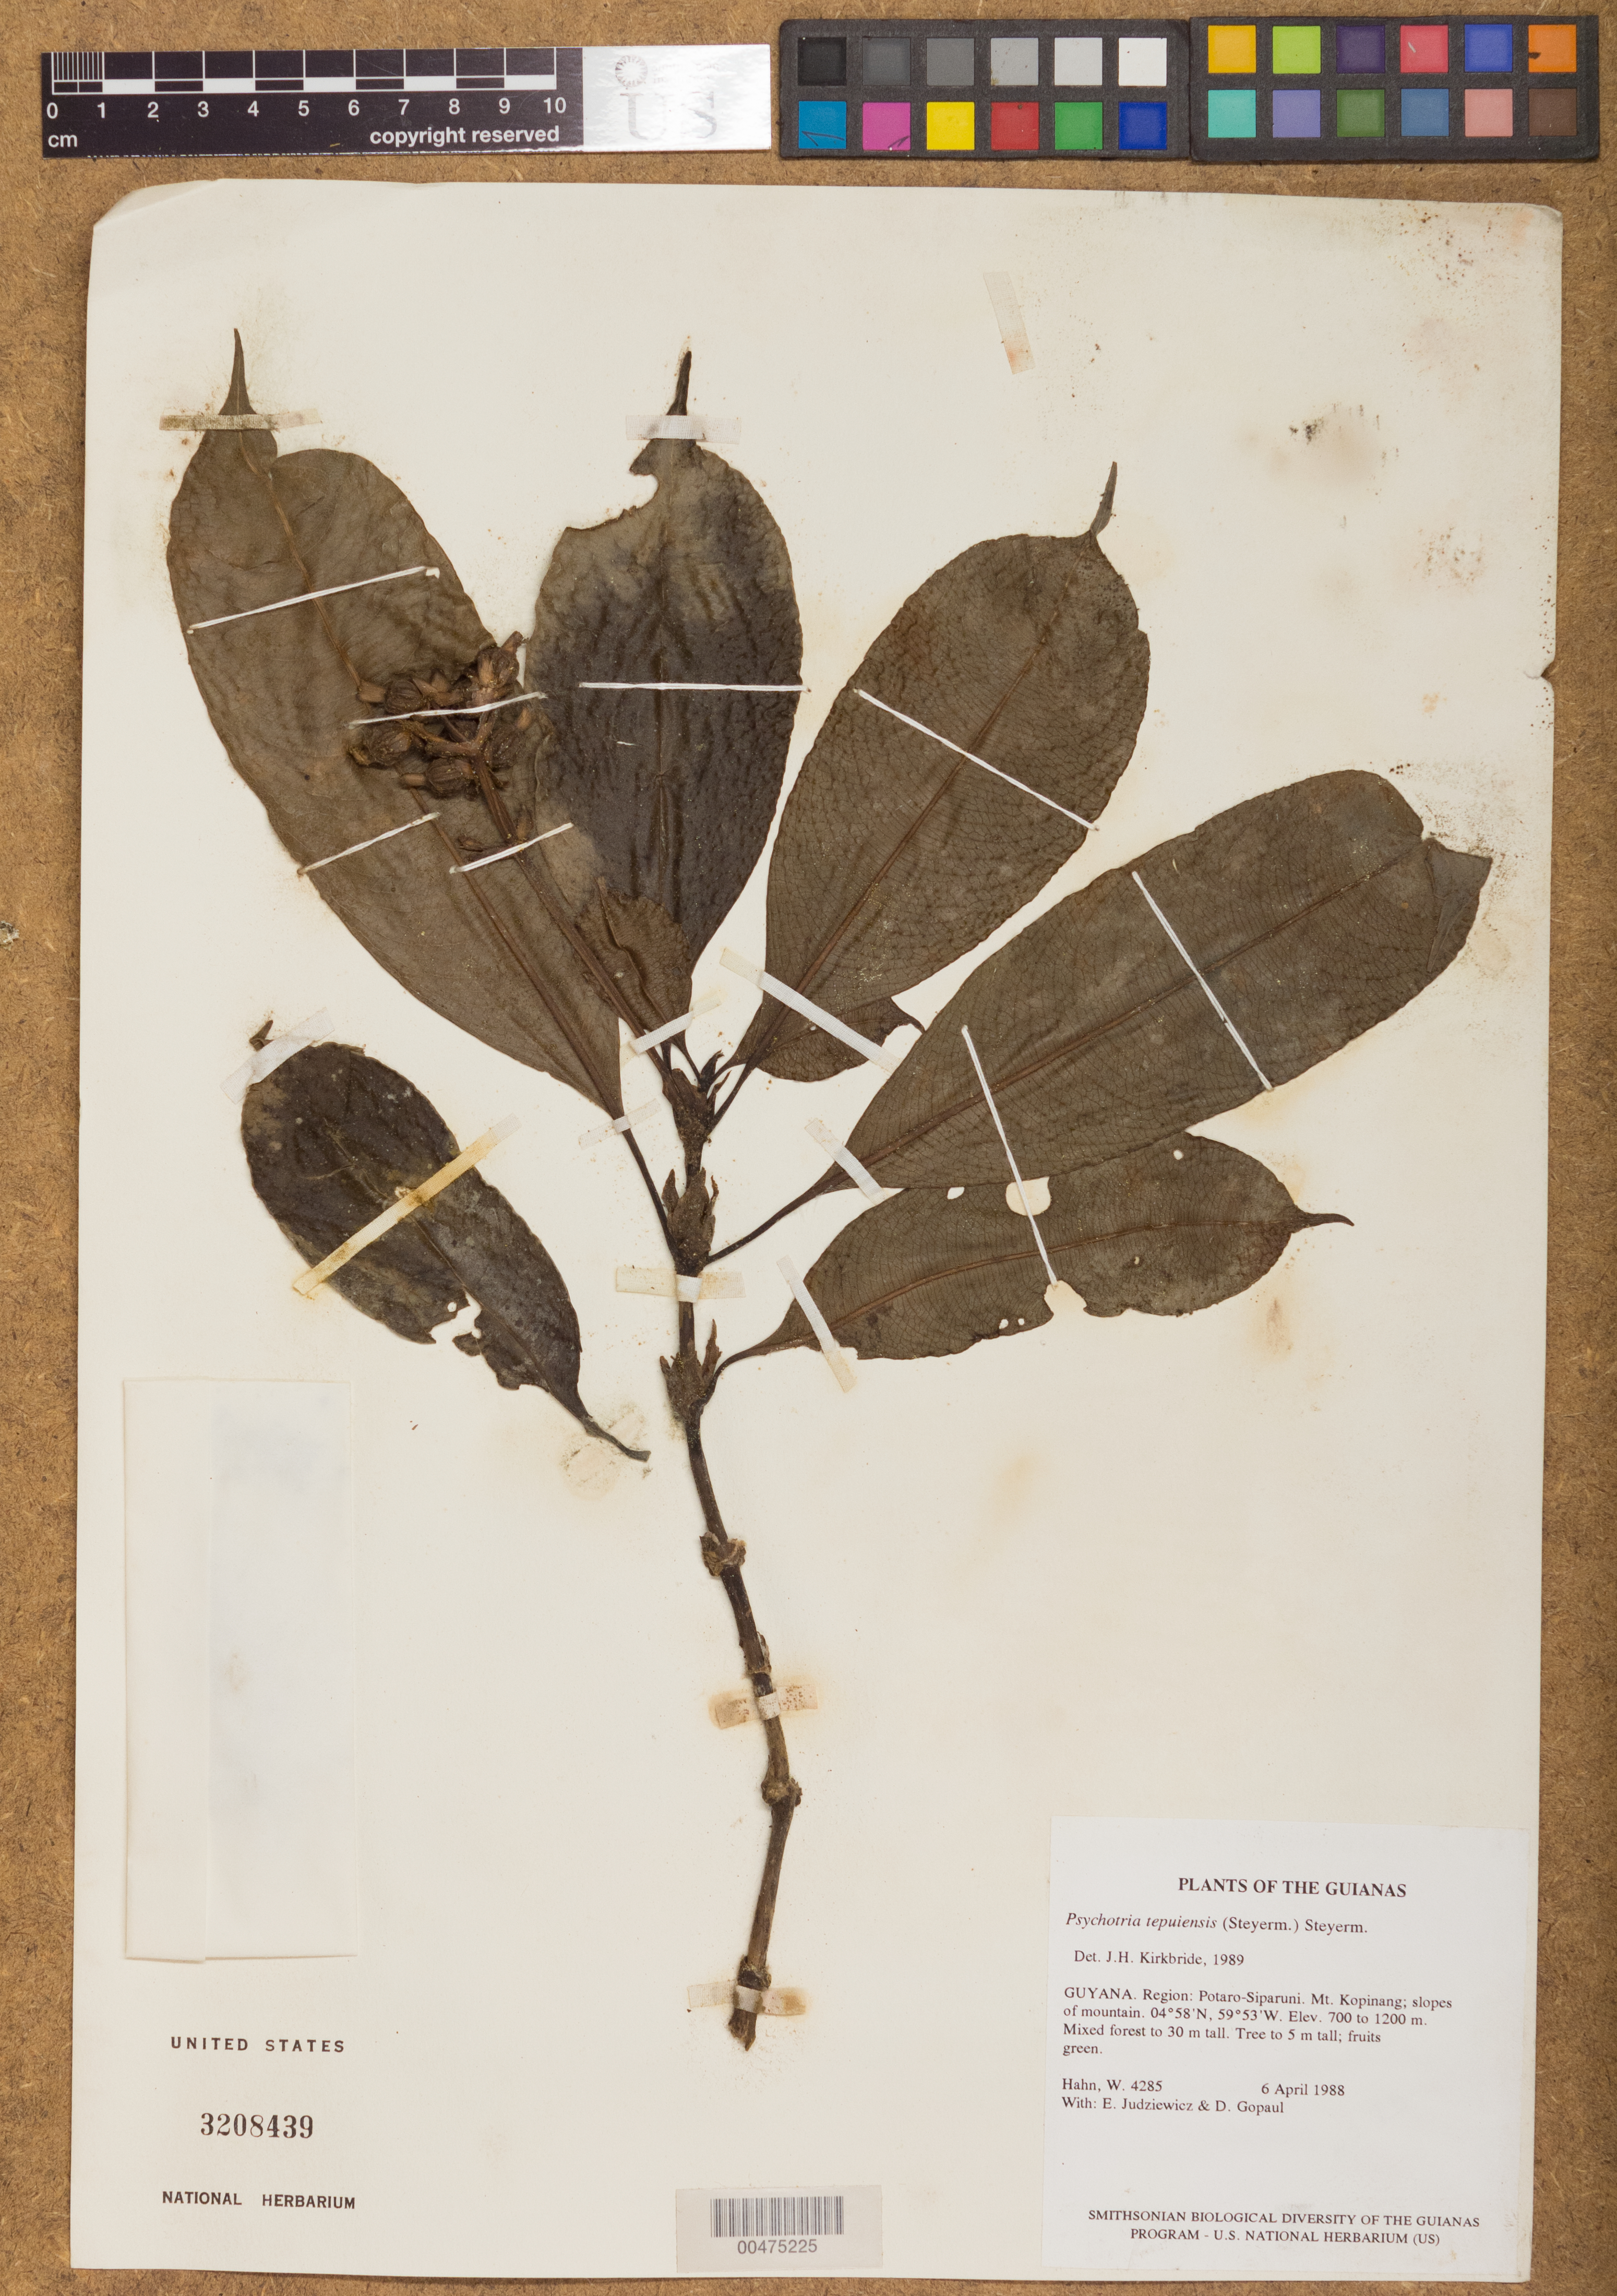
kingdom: Plantae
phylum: Tracheophyta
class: Magnoliopsida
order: Gentianales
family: Rubiaceae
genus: Psychotria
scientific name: Psychotria tepuiensis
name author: (Steyerm.) Steyerm.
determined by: Kirkbride, J. H.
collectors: W. Hahn, E. J. Judziewicz & D. Gopaul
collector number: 4285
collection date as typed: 6 April 1988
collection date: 1988-04-06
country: Guyana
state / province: Potaro-Siparuni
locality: Mt. Kopinang; slopes of mountain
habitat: Mixed forest to 30 m tall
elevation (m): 700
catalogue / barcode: US 3208439